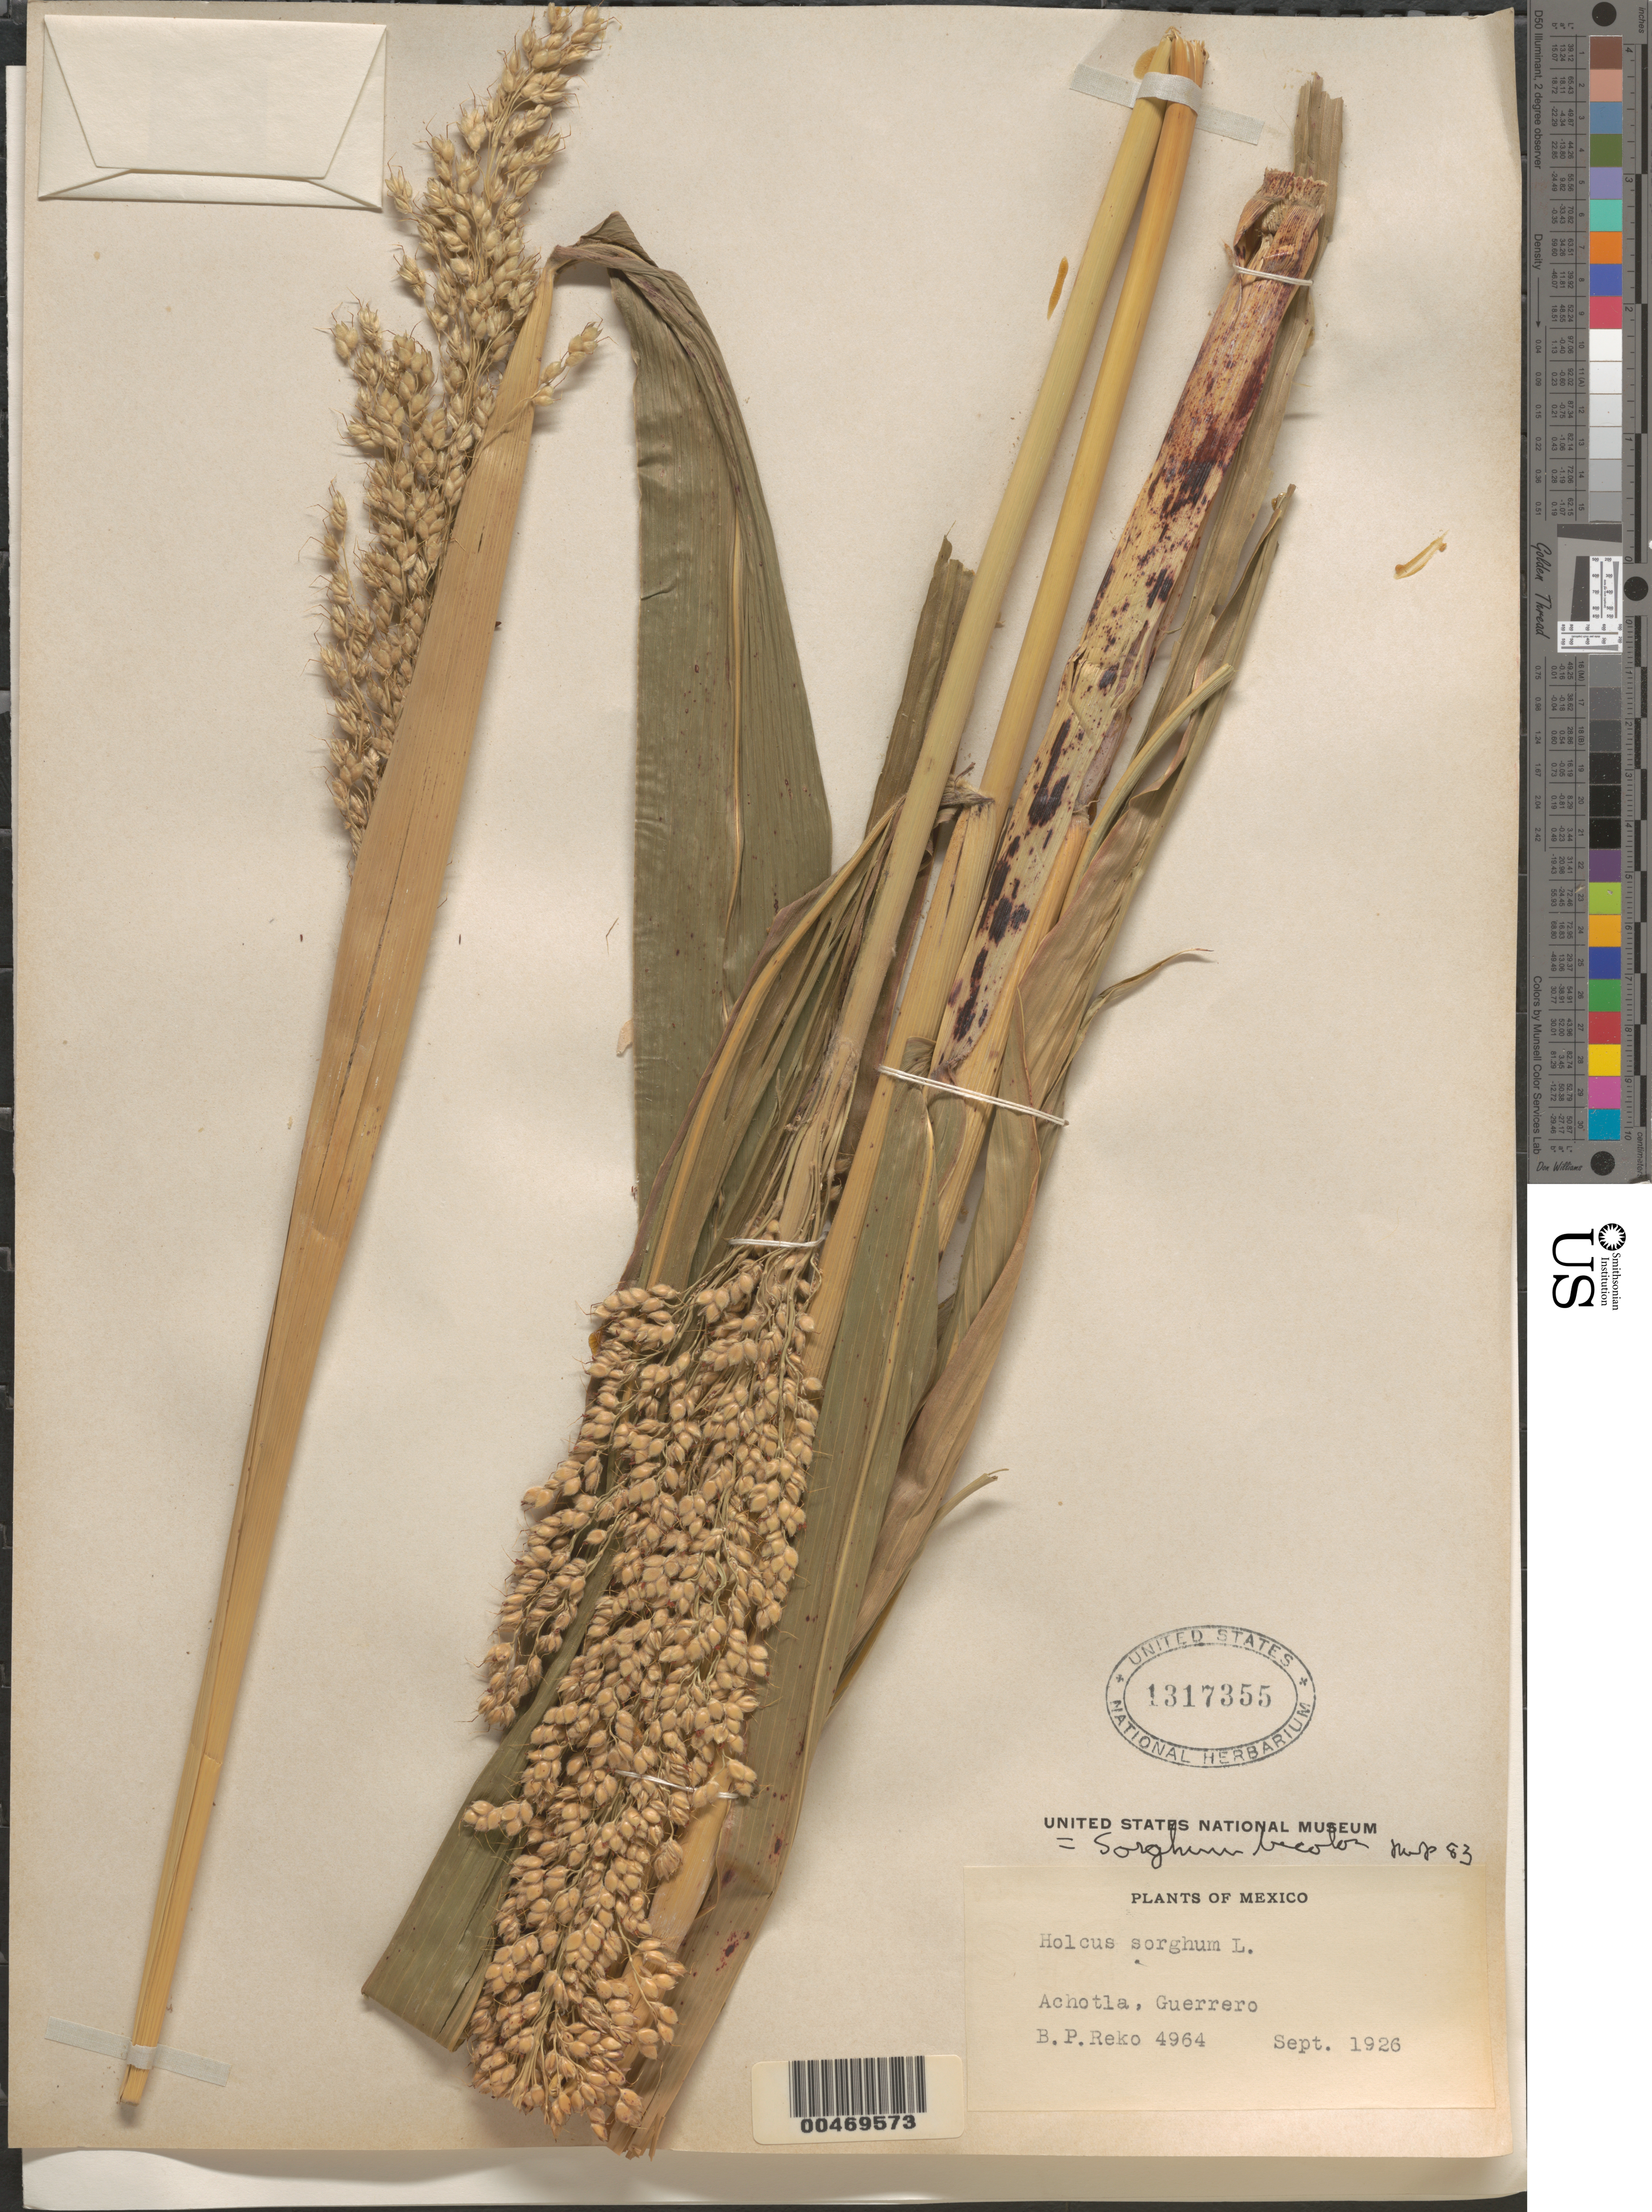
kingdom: Plantae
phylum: Tracheophyta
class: Liliopsida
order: Poales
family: Poaceae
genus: Sorghum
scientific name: Sorghum bicolor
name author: (L.) Moench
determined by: Pohl, R. W.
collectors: B. P. Reko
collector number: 4964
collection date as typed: Sep 1926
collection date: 1926-09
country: Mexico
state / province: Guerrero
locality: Achotla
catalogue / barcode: US 1317355